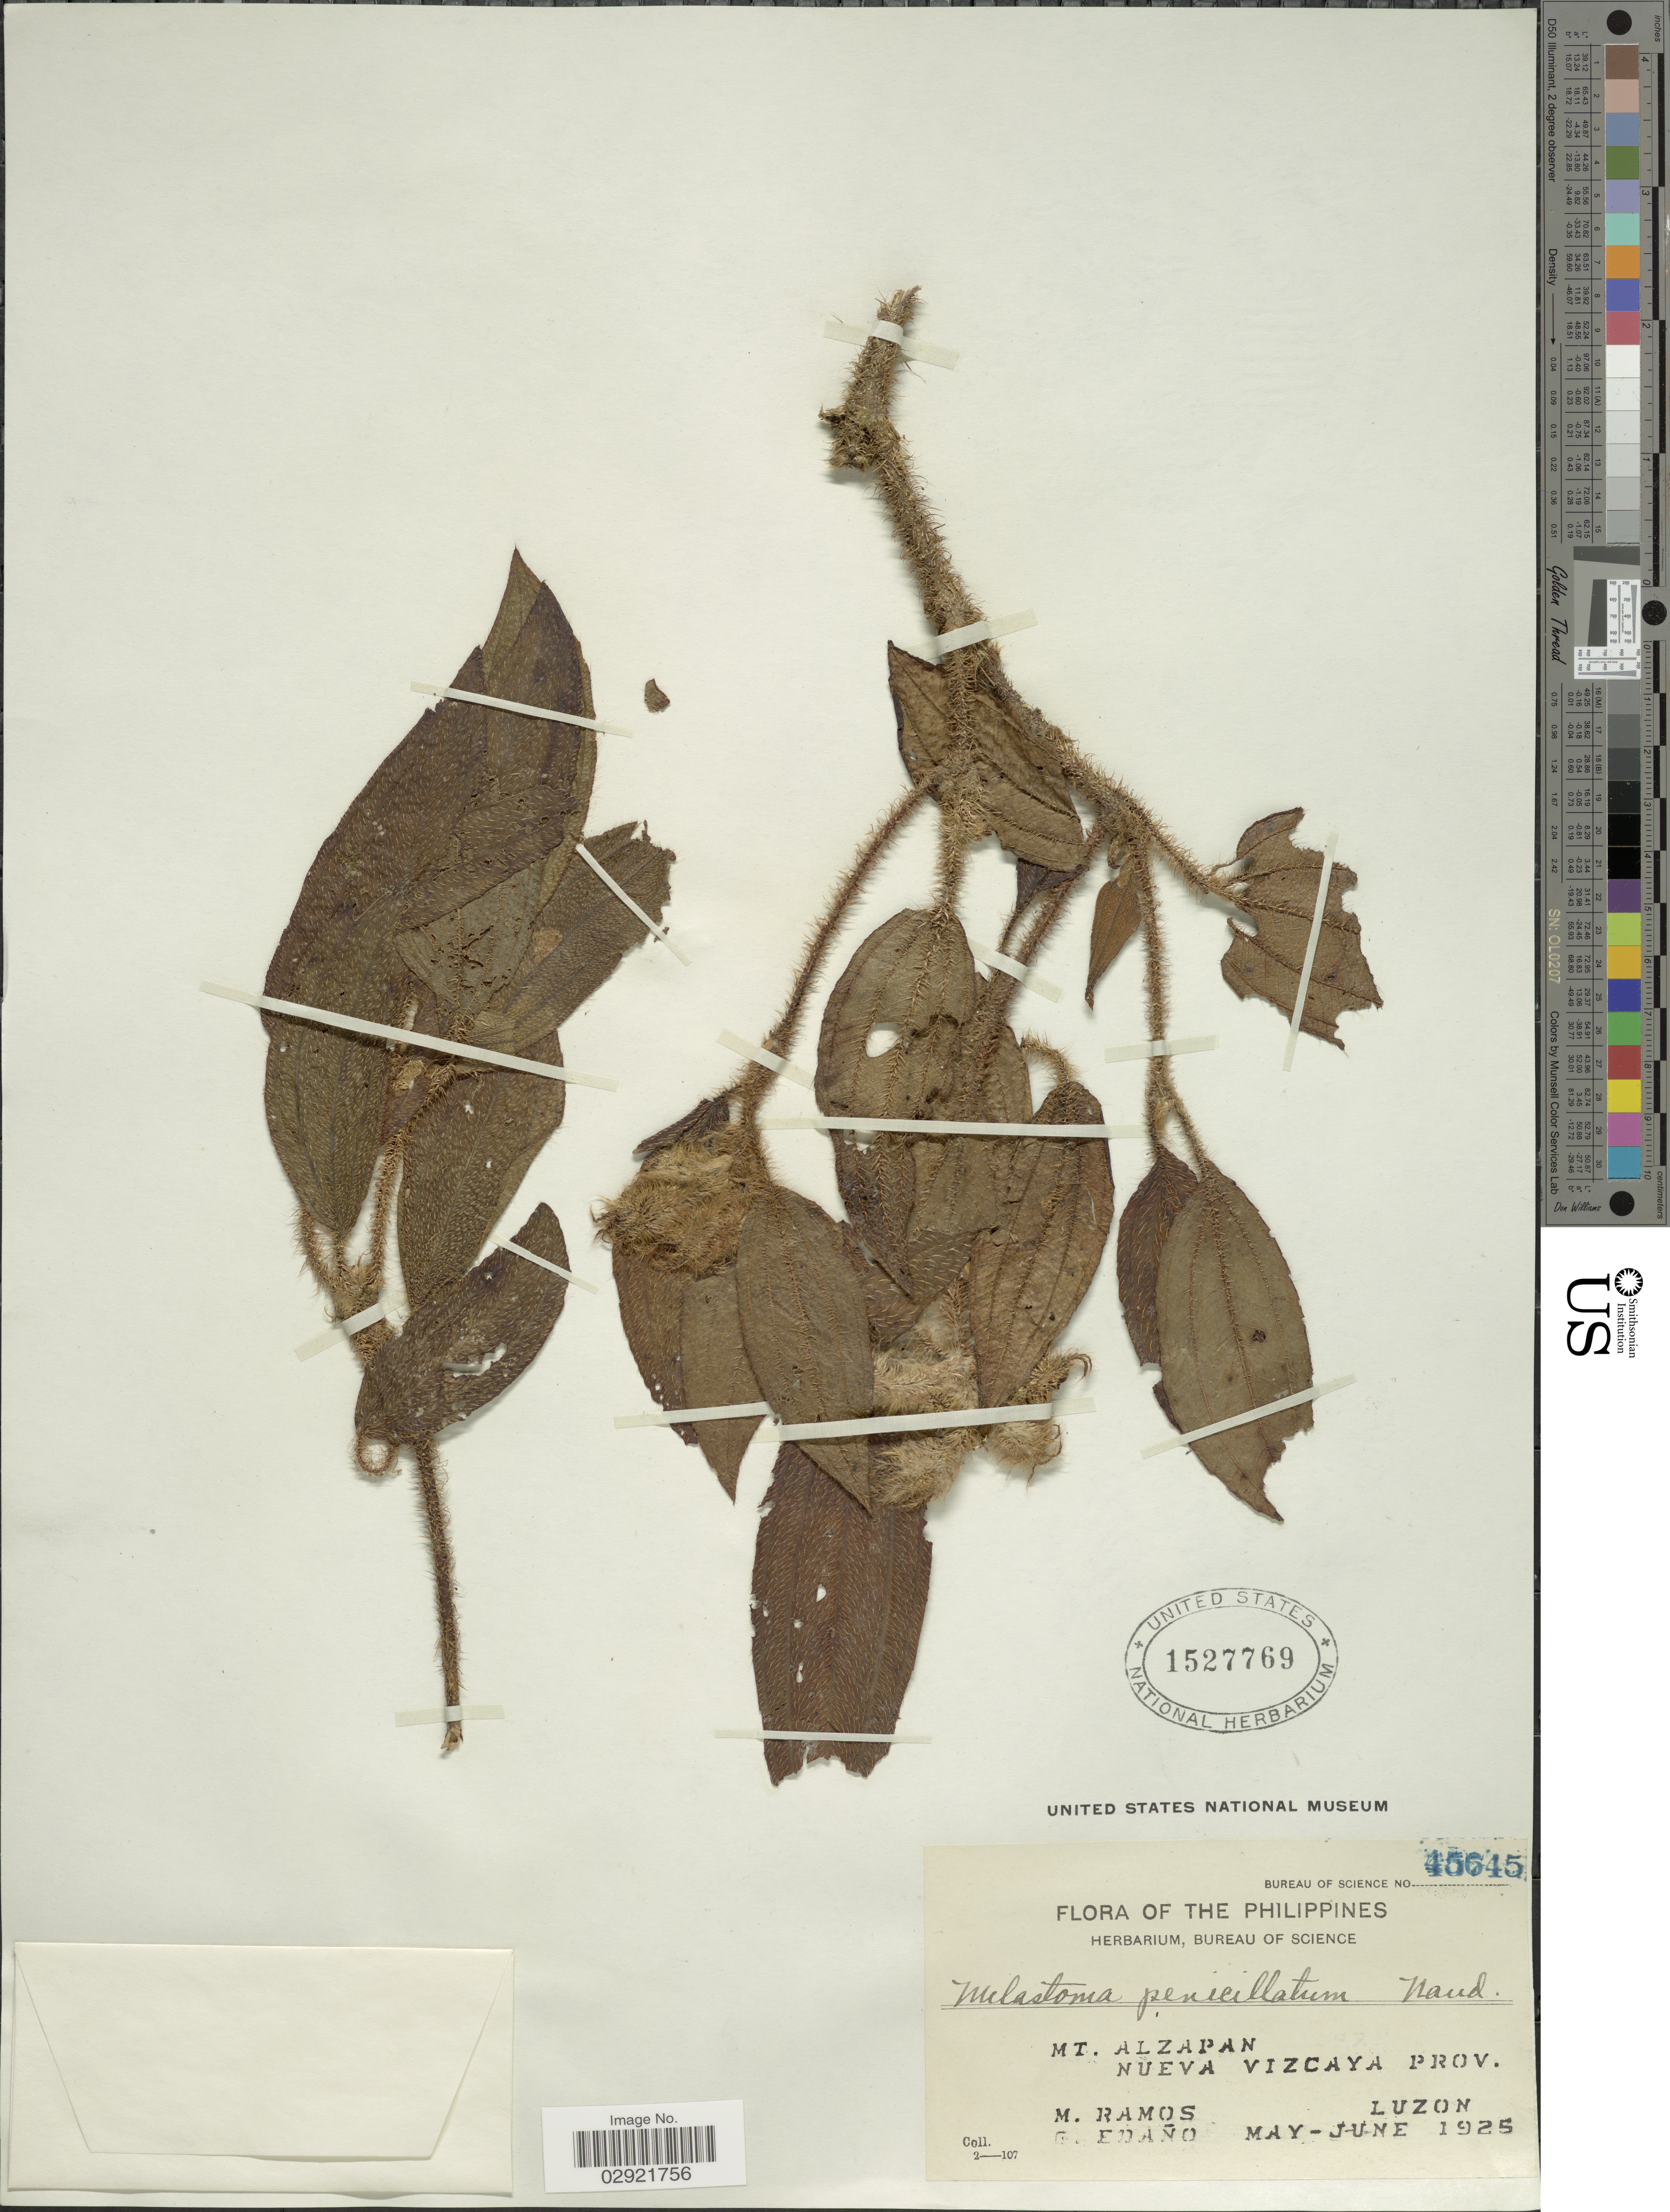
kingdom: Plantae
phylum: Tracheophyta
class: Magnoliopsida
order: Myrtales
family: Melastomataceae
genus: Melastoma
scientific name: Melastoma crinitum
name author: Roxb.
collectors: M. Ramos & G. Edaño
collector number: Bureau of Science 45645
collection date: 1925-05/1925-06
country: Philippines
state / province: Cagayan Valley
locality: Mt. Alzapan. Nueva Vizcaya Prov. Luzon.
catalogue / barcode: US 1527769